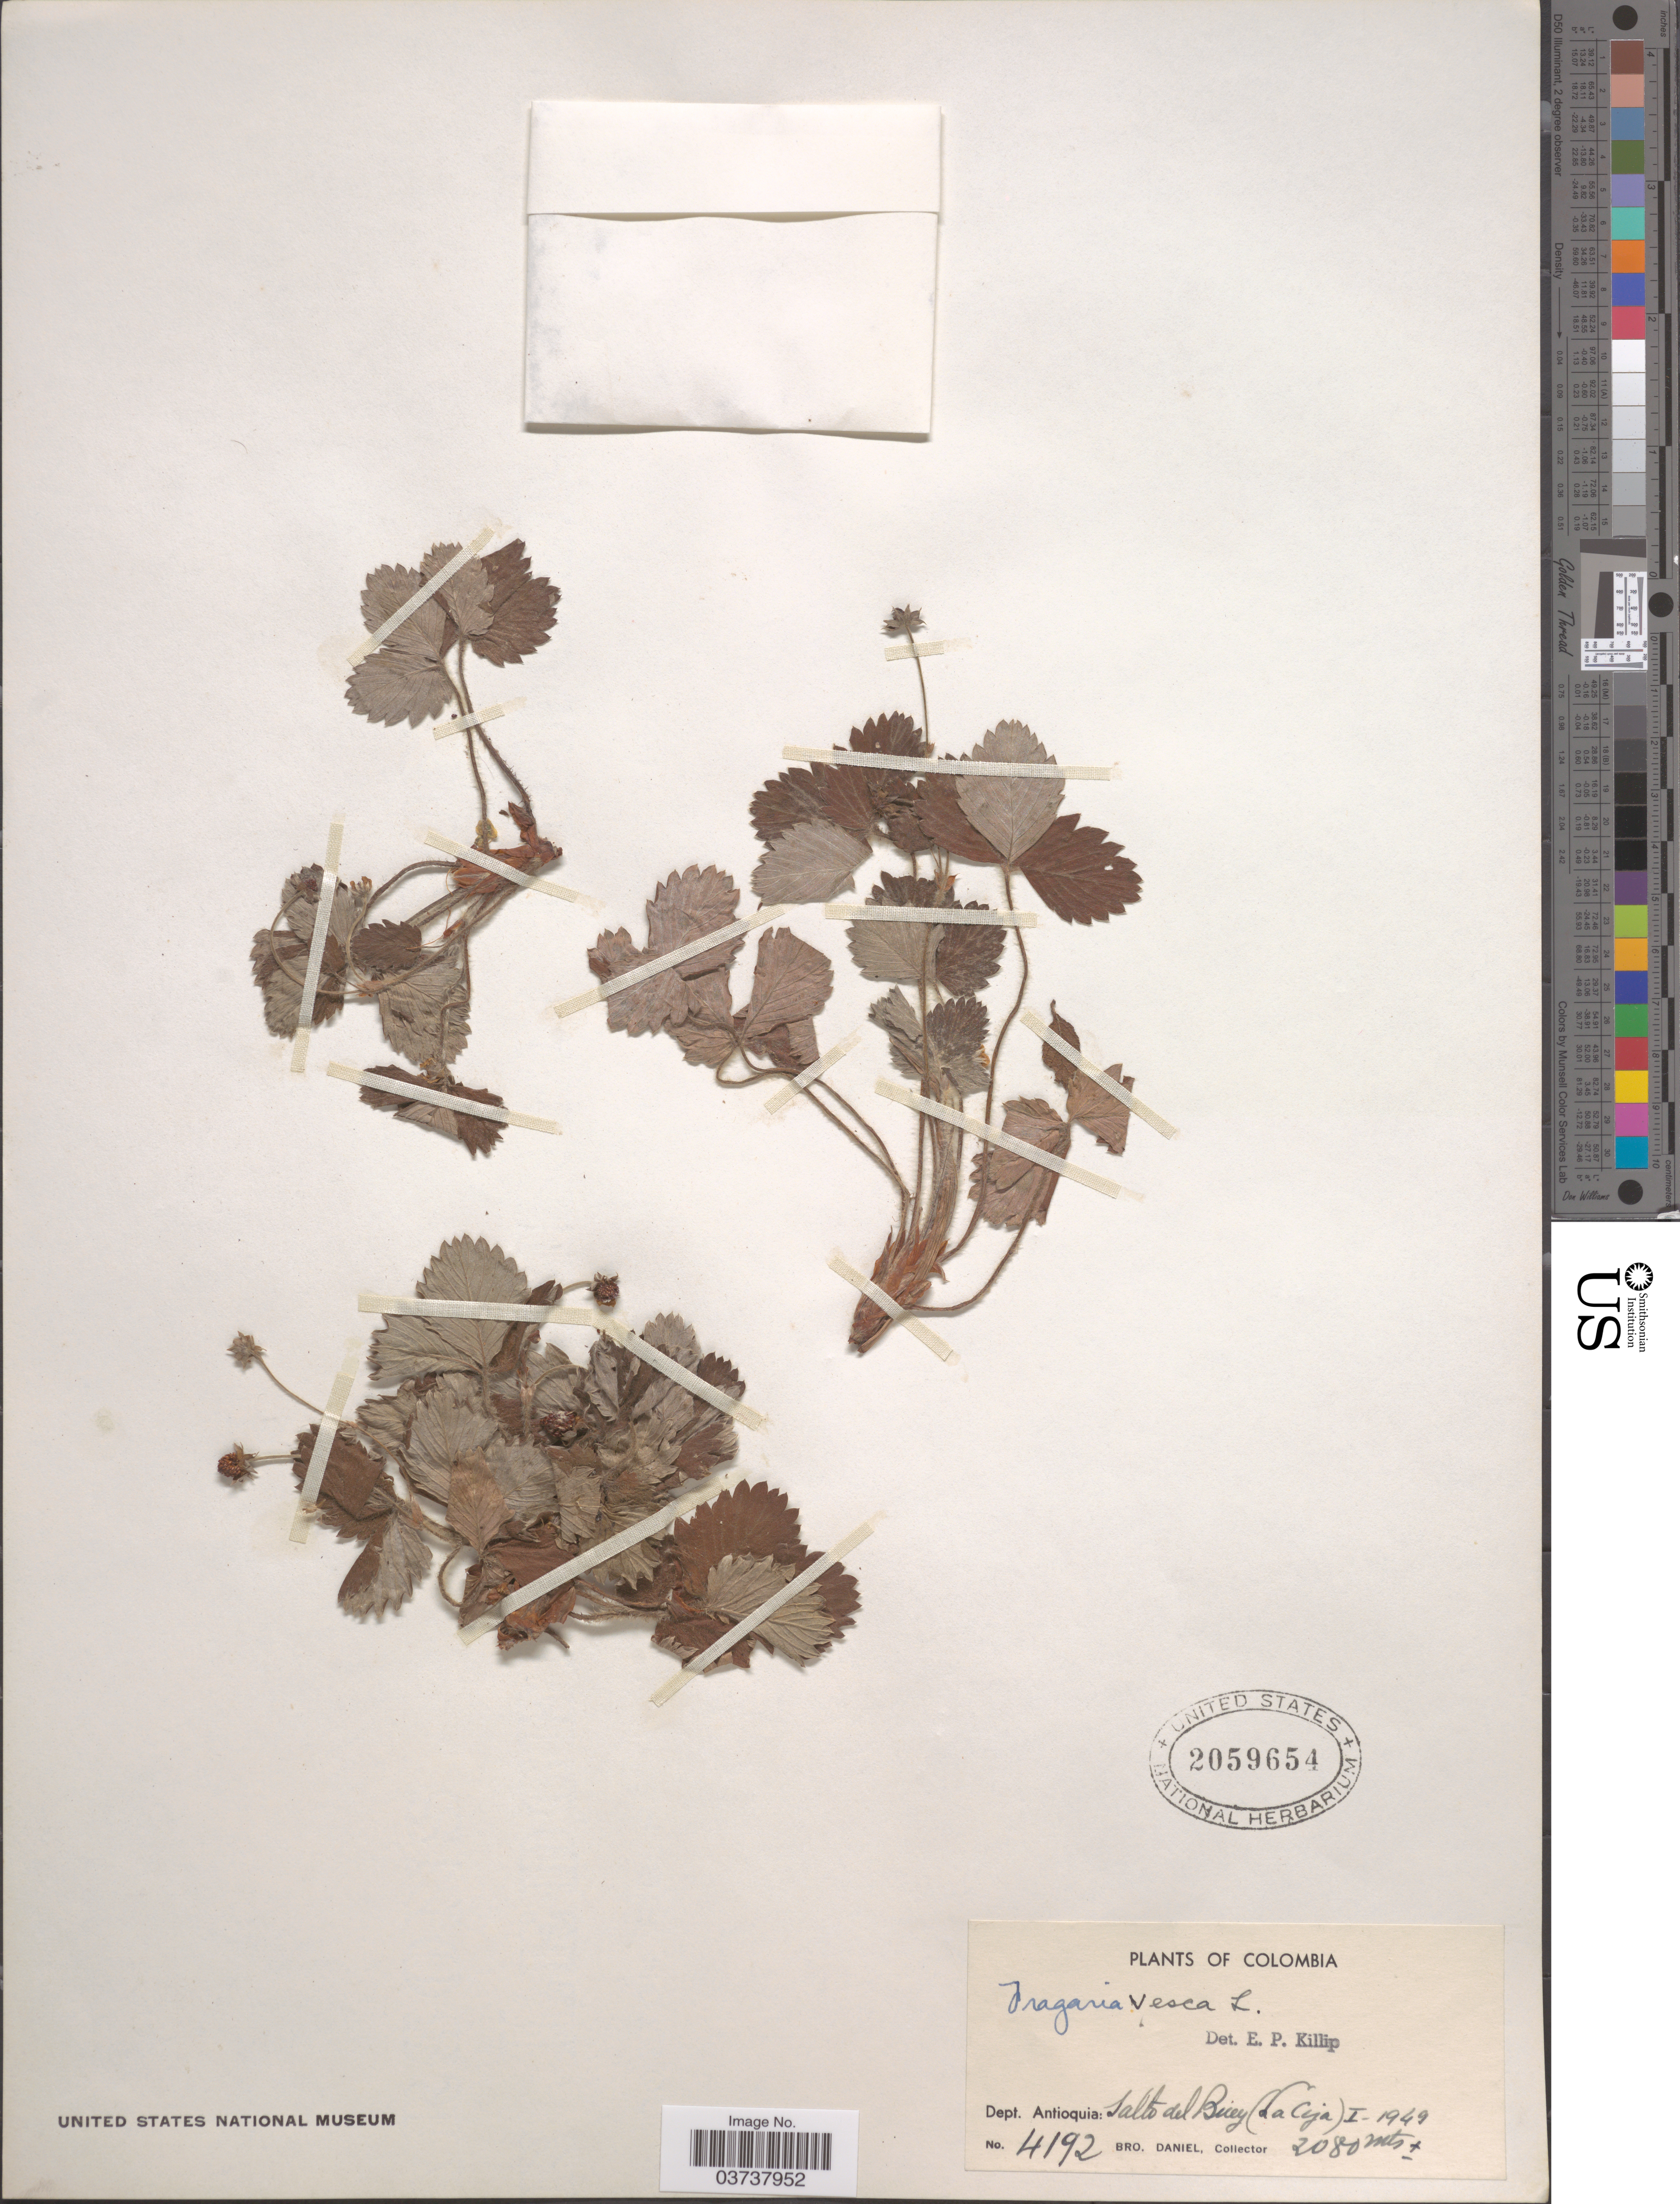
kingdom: Plantae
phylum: Tracheophyta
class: Magnoliopsida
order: Rosales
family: Rosaceae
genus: Fragaria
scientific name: Fragaria vesca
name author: L.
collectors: Bro. Daniel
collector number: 4192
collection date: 1949-01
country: Colombia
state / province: Antioquia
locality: Dept. Antioquia: Salto del Buey (La Ceja).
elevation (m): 2080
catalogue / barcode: US 2059654